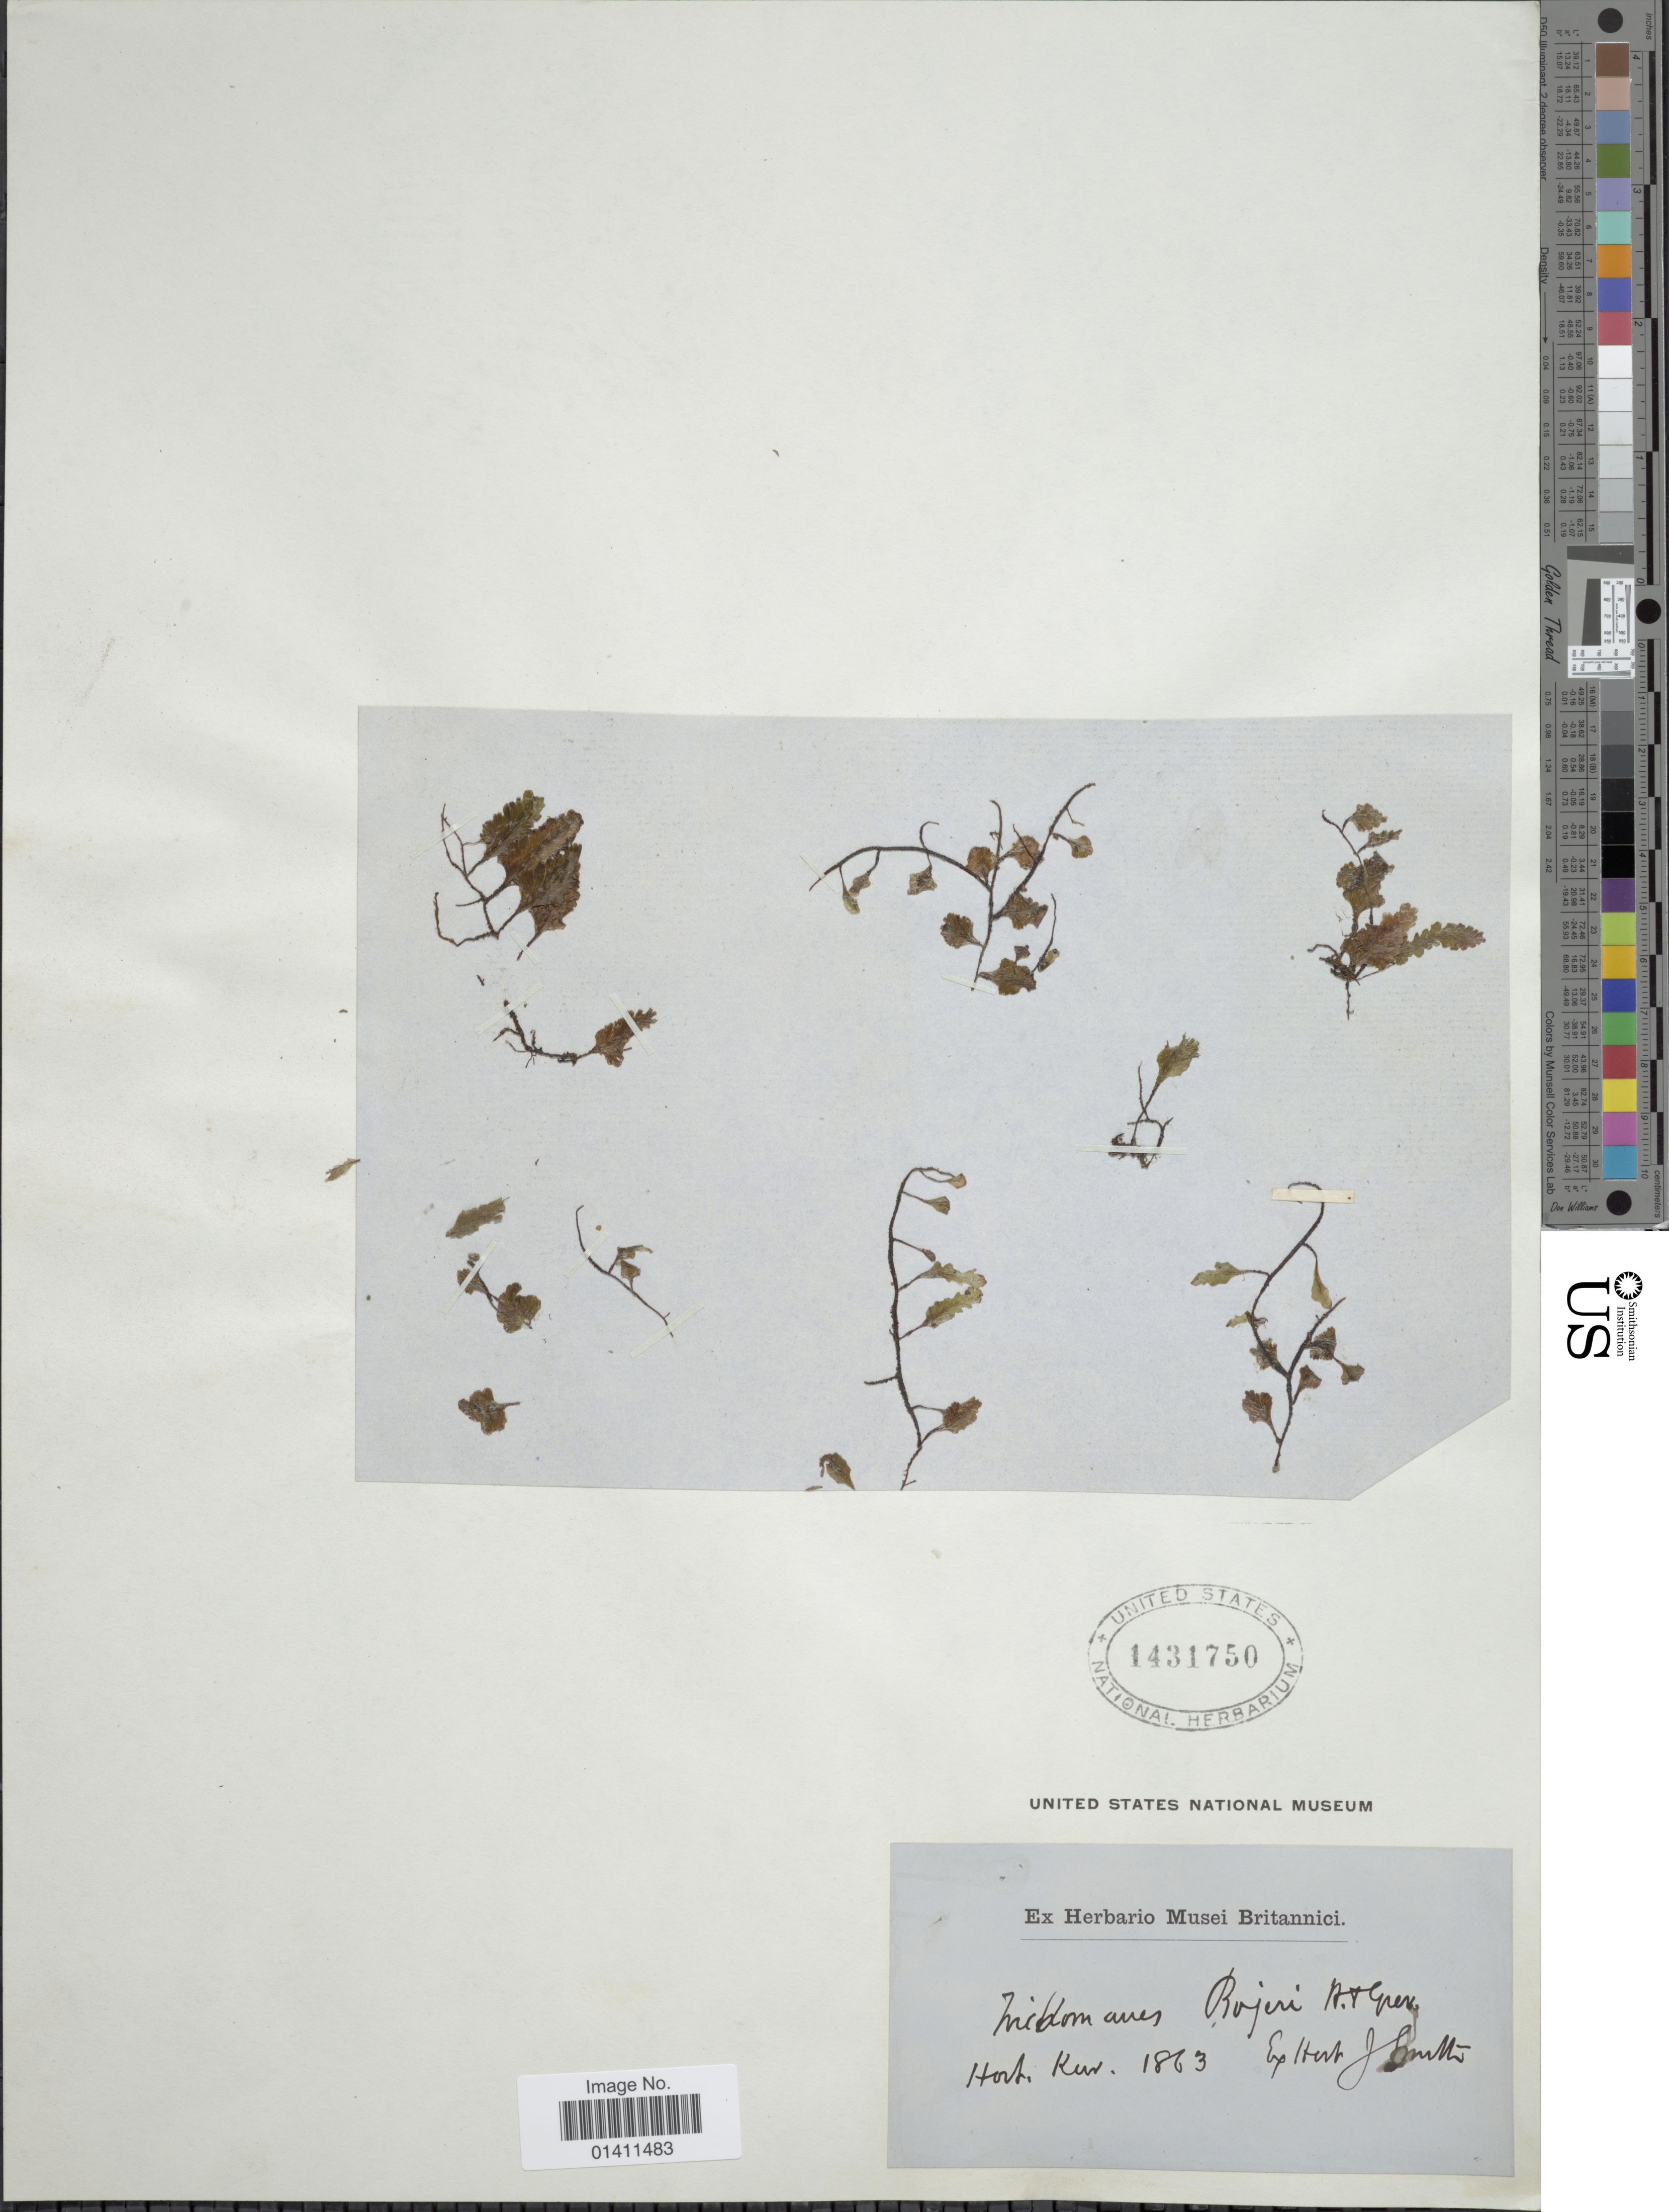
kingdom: Plantae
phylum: Tracheophyta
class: Polypodiopsida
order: Hymenophyllales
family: Hymenophyllaceae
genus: Didymoglossum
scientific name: Didymoglossum cuspidatum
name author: (Willd.) Ebihara & Dubuisson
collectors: ex herb. J. Smith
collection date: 1863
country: United Kingdom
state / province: England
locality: Hort. Kew. [cultivated?]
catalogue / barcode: US 1431750